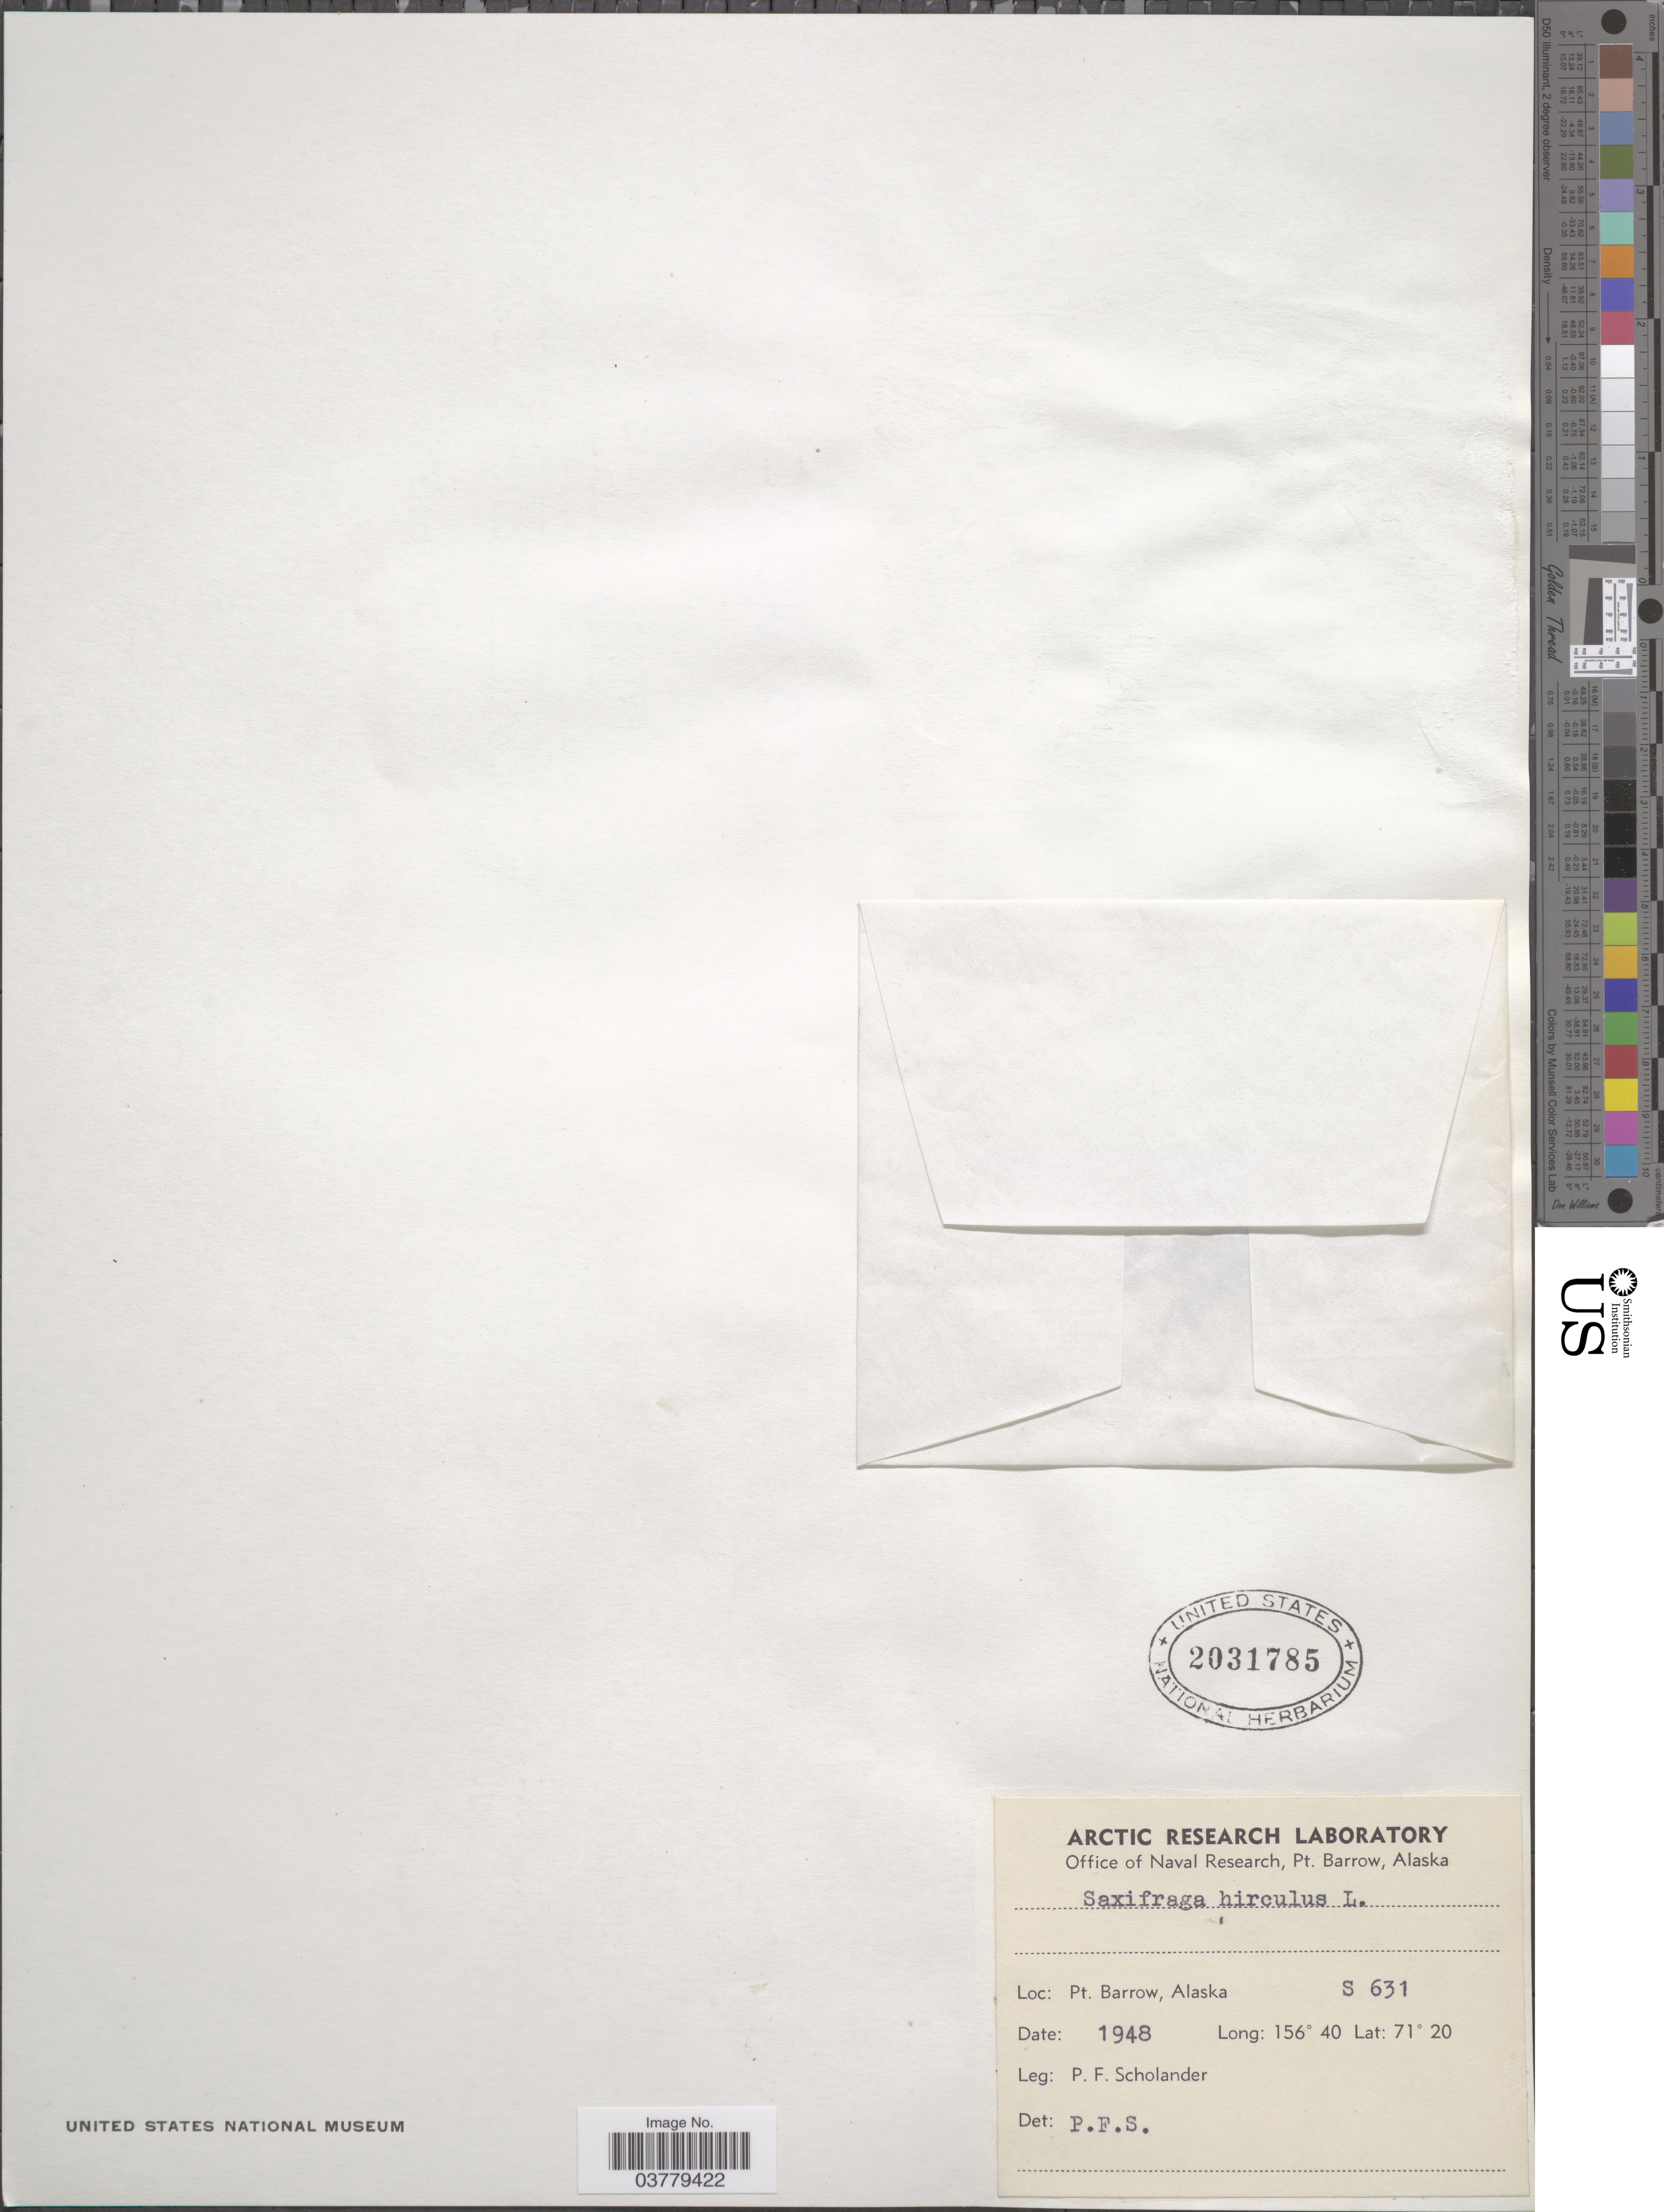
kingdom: Plantae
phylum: Tracheophyta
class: Magnoliopsida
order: Saxifragales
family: Saxifragaceae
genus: Saxifraga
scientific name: Saxifraga hirculus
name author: L.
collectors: P. Scholander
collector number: S631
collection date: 1948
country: United States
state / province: Alaska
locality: Pt. Barrow.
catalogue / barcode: US 2031785